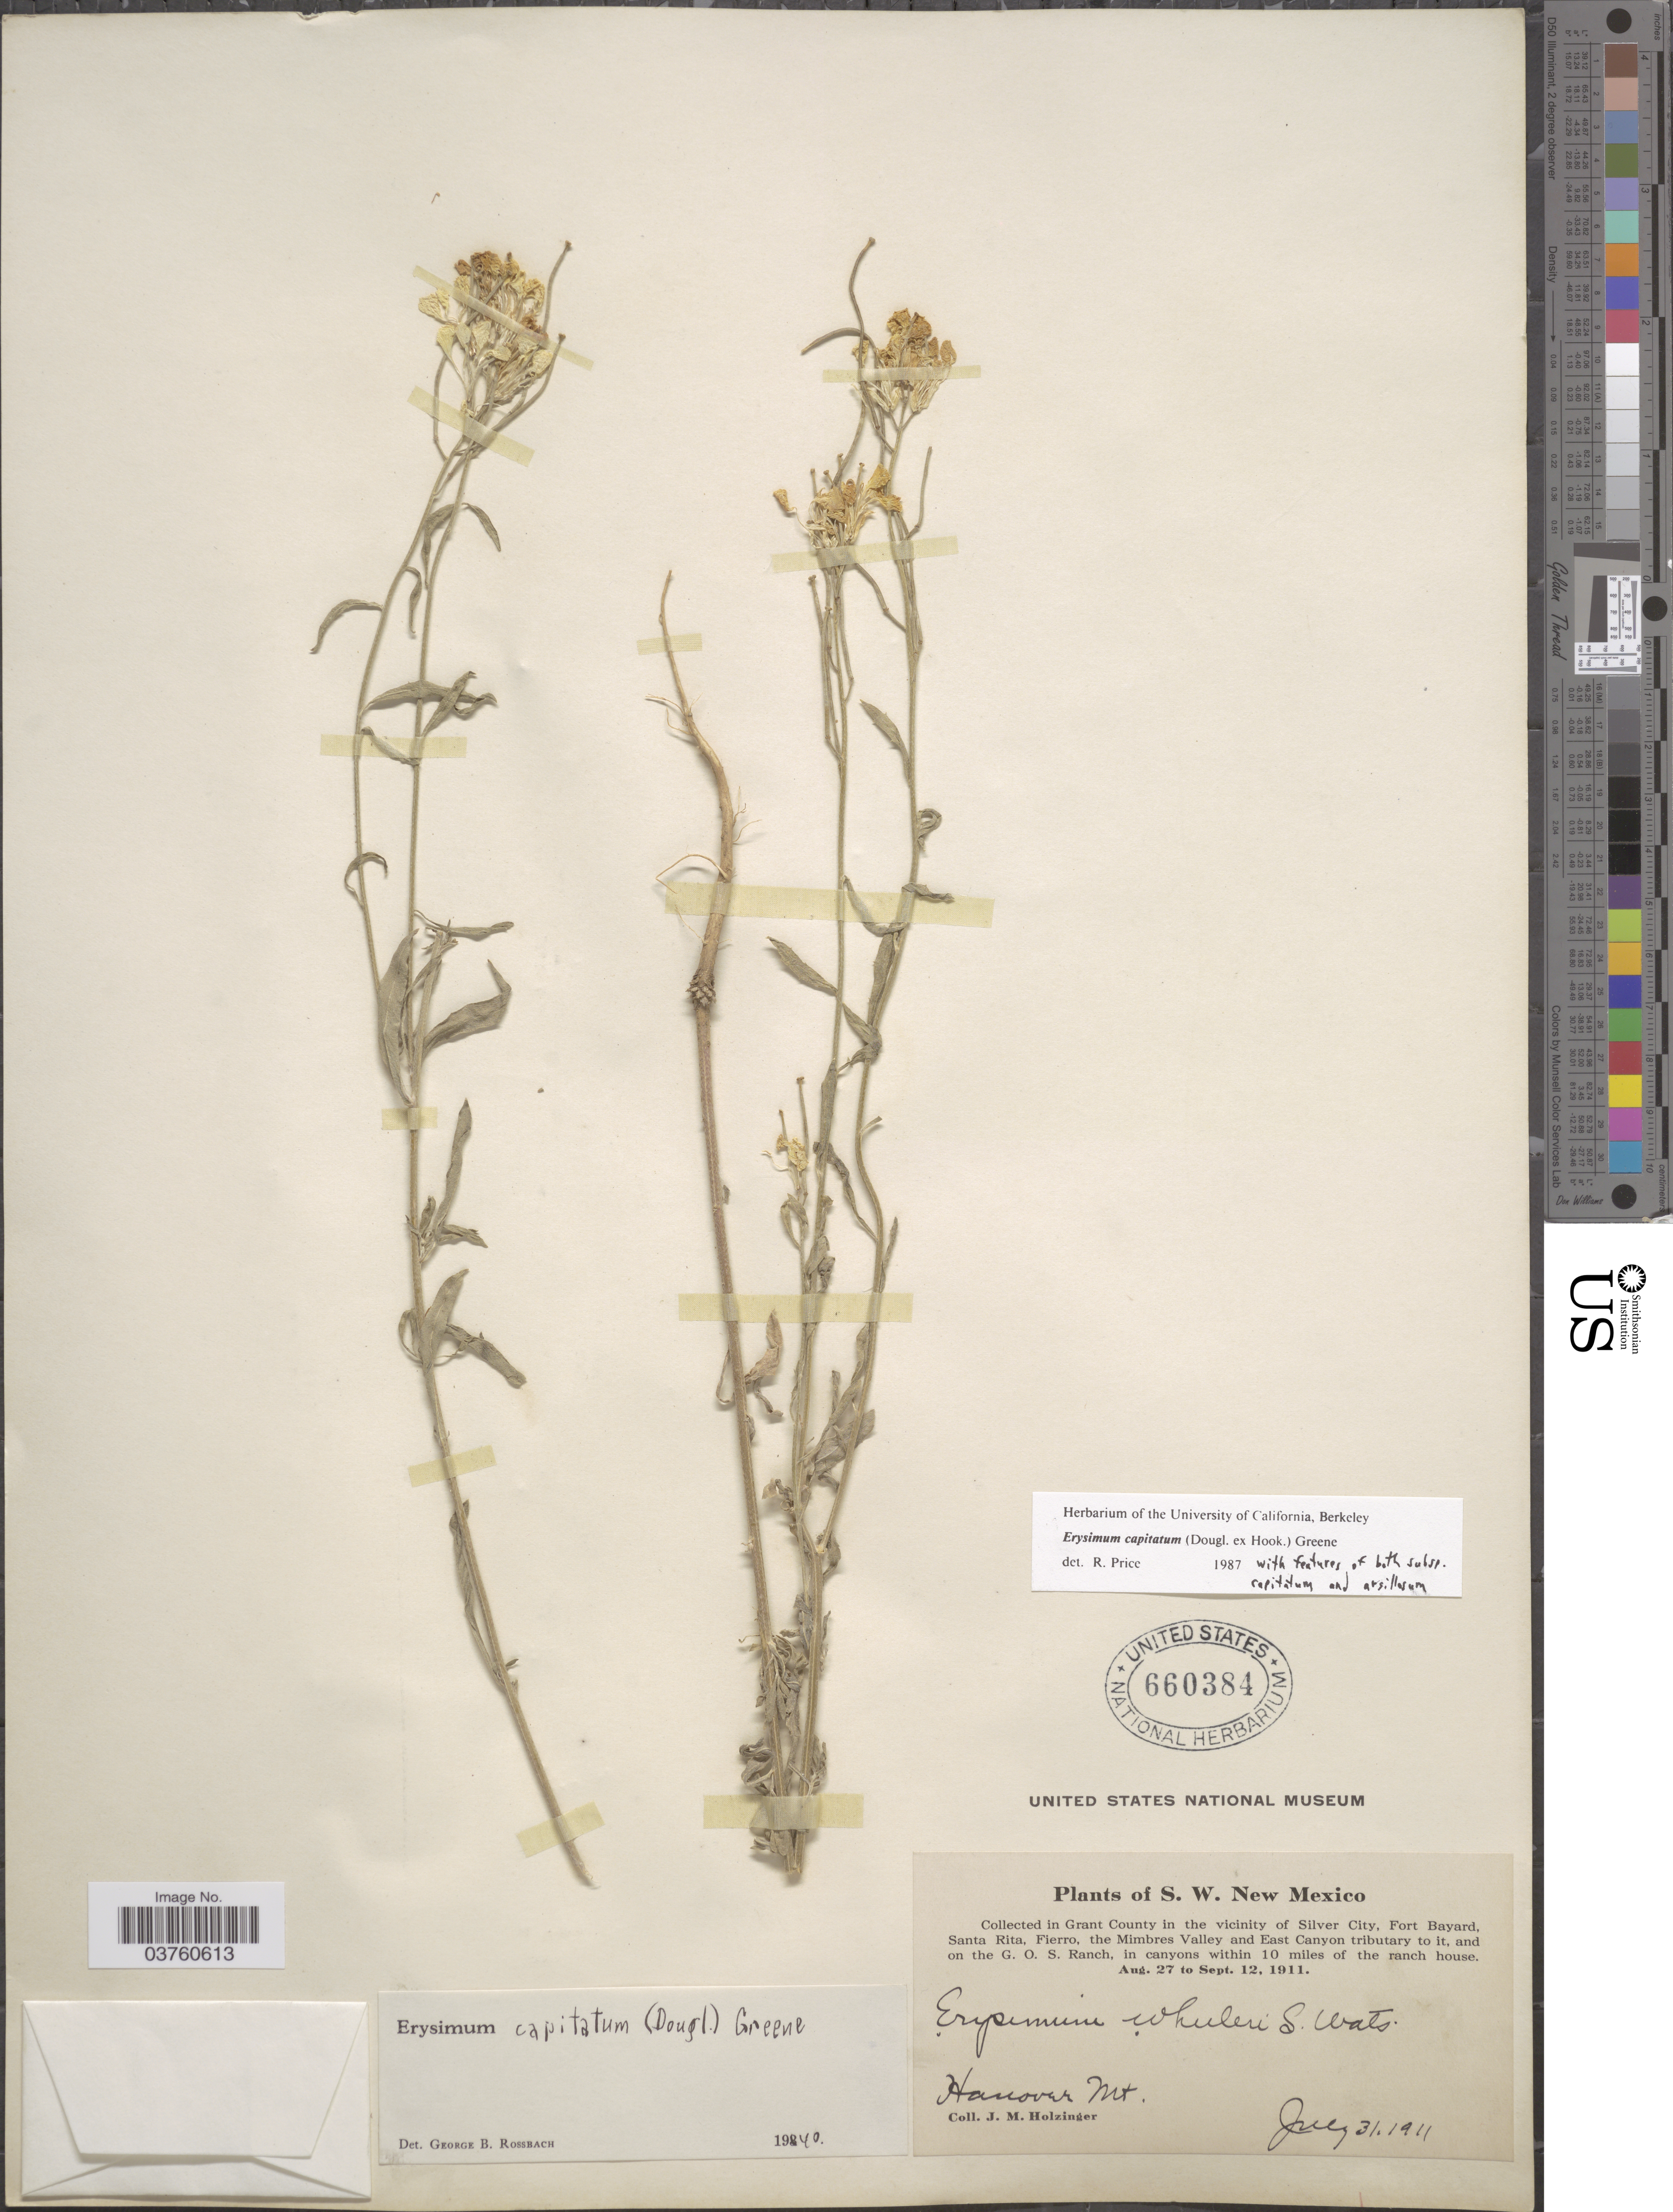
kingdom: Plantae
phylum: Tracheophyta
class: Magnoliopsida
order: Brassicales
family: Brassicaceae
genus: Erysimum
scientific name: Erysimum capitatum subsp. capitatum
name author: (Douglas ex Hook.) Greene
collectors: J. M. Holzinger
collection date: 1911-07-31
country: United States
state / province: New Mexico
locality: S. W. New Mexico. Grant County in the vicinity of Silver City, Fort Bayard, Santa Rita, Fierro, the Mimbres Valley and East Canyon tributary to it, and on the G. O. S. Ranch, in canyons within 10 miles of the ranch house. Hanover Mt.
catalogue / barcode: US 660384